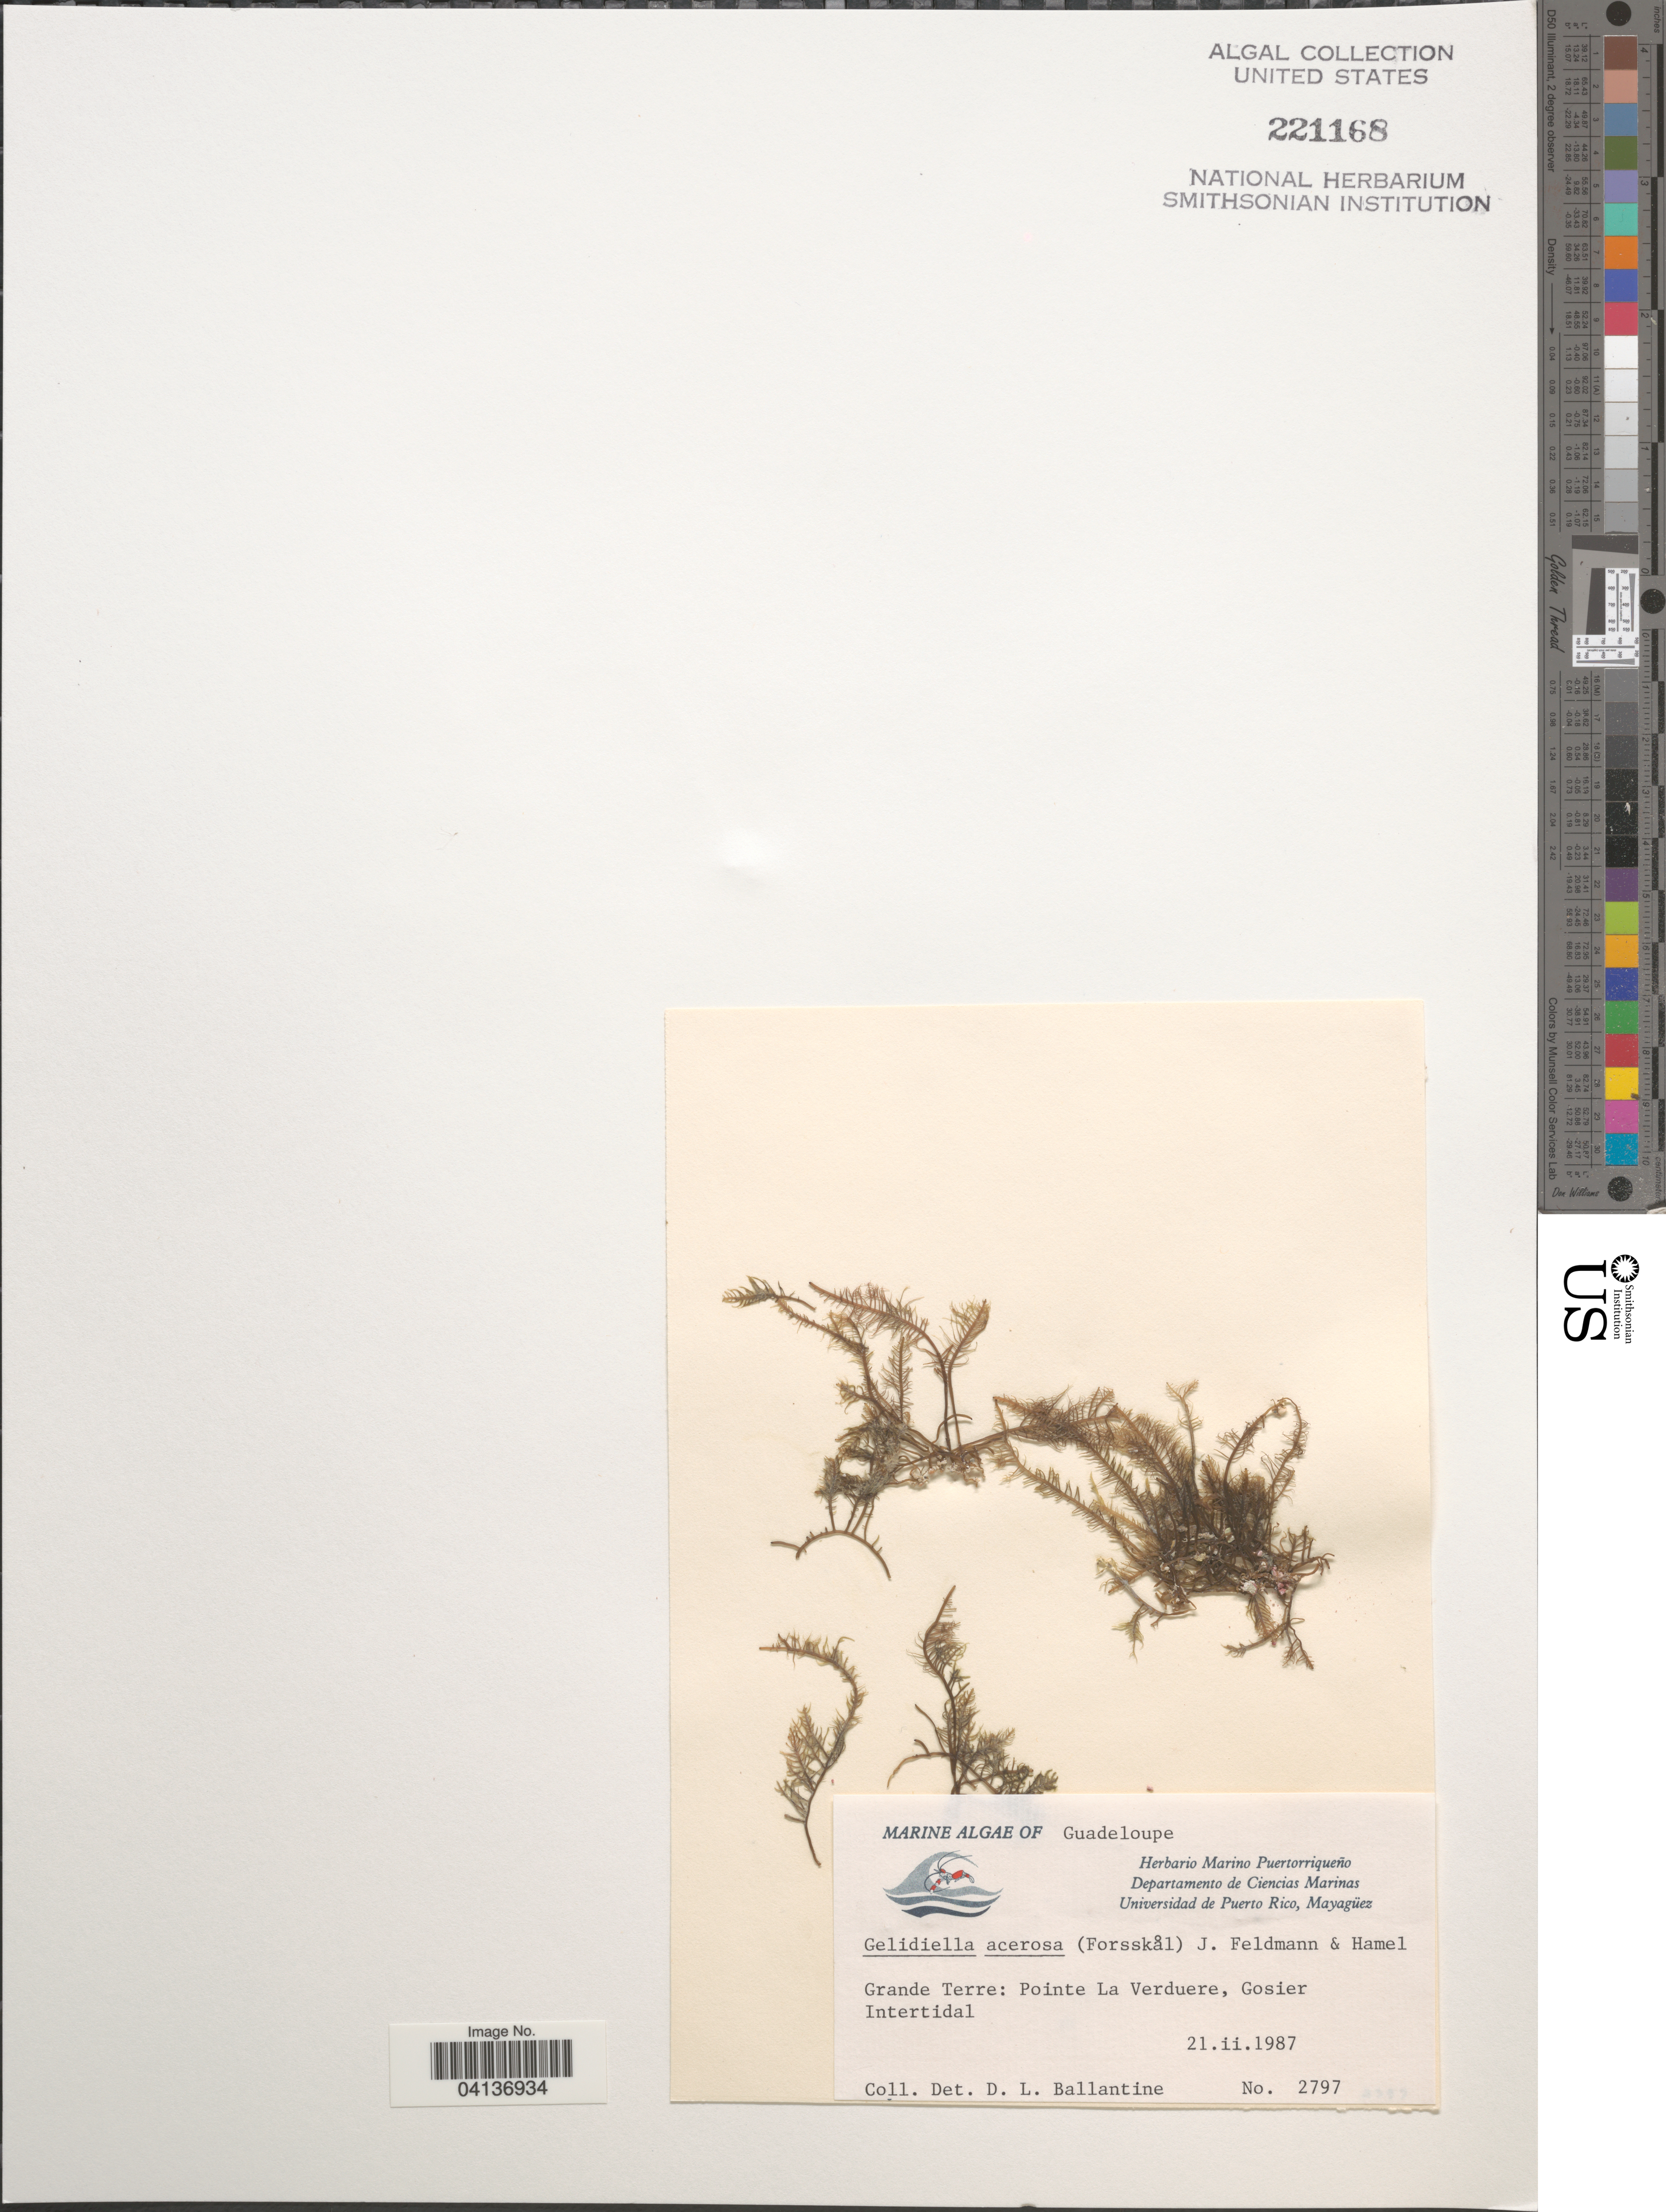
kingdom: Plantae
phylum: Rhodophyta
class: Florideophyceae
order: Gelidiales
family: Gelidiellaceae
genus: Gelidiella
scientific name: Gelidiella acerosa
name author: (Forssk.) Feldmann & G. Hamel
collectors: D.L. Ballantine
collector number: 2797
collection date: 1987-02-21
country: Guadeloupe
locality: Grande Terre: Pointe La Verduere, Gosier.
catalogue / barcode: US 221168